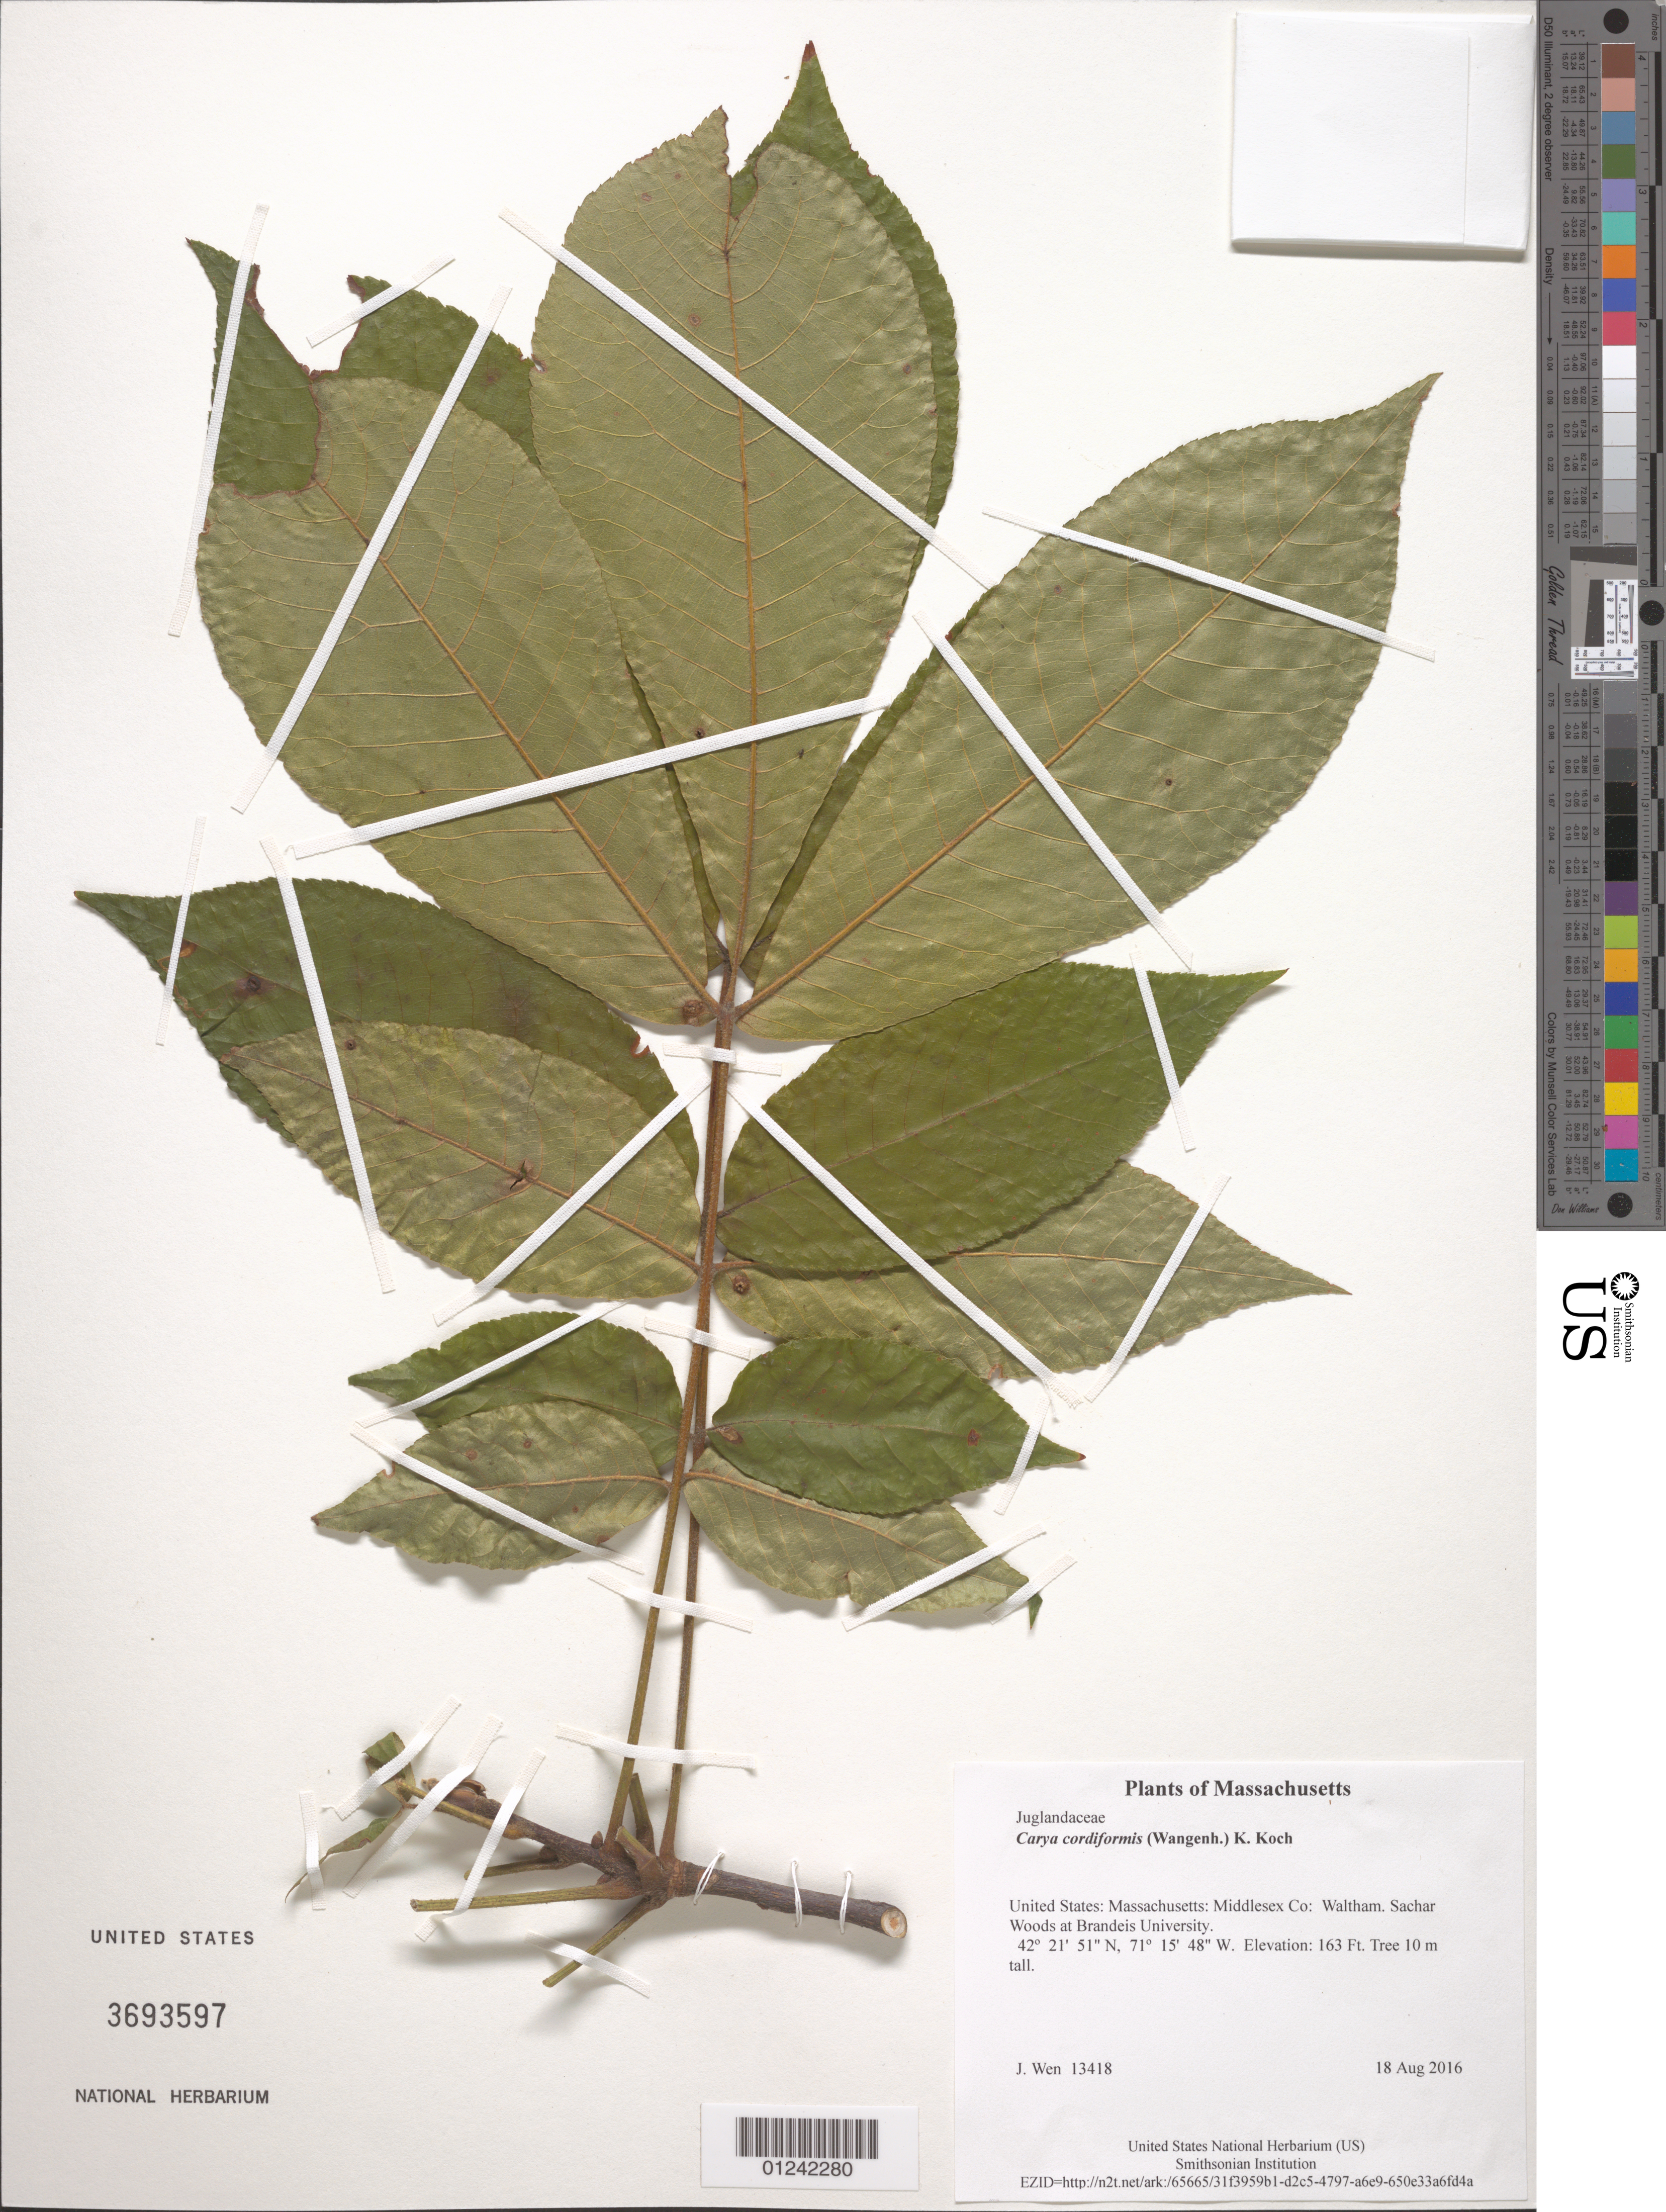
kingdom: Plantae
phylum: Tracheophyta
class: Magnoliopsida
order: Fagales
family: Juglandaceae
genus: Carya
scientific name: Carya cordiformis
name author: (Wangenh.) K. Koch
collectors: J. Wen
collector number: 13418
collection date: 2016-08-18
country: United States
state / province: Massachusetts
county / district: Middlesex Co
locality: Waltham. Sachar Woods at Brandeis University.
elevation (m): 50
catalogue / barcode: US 3693597